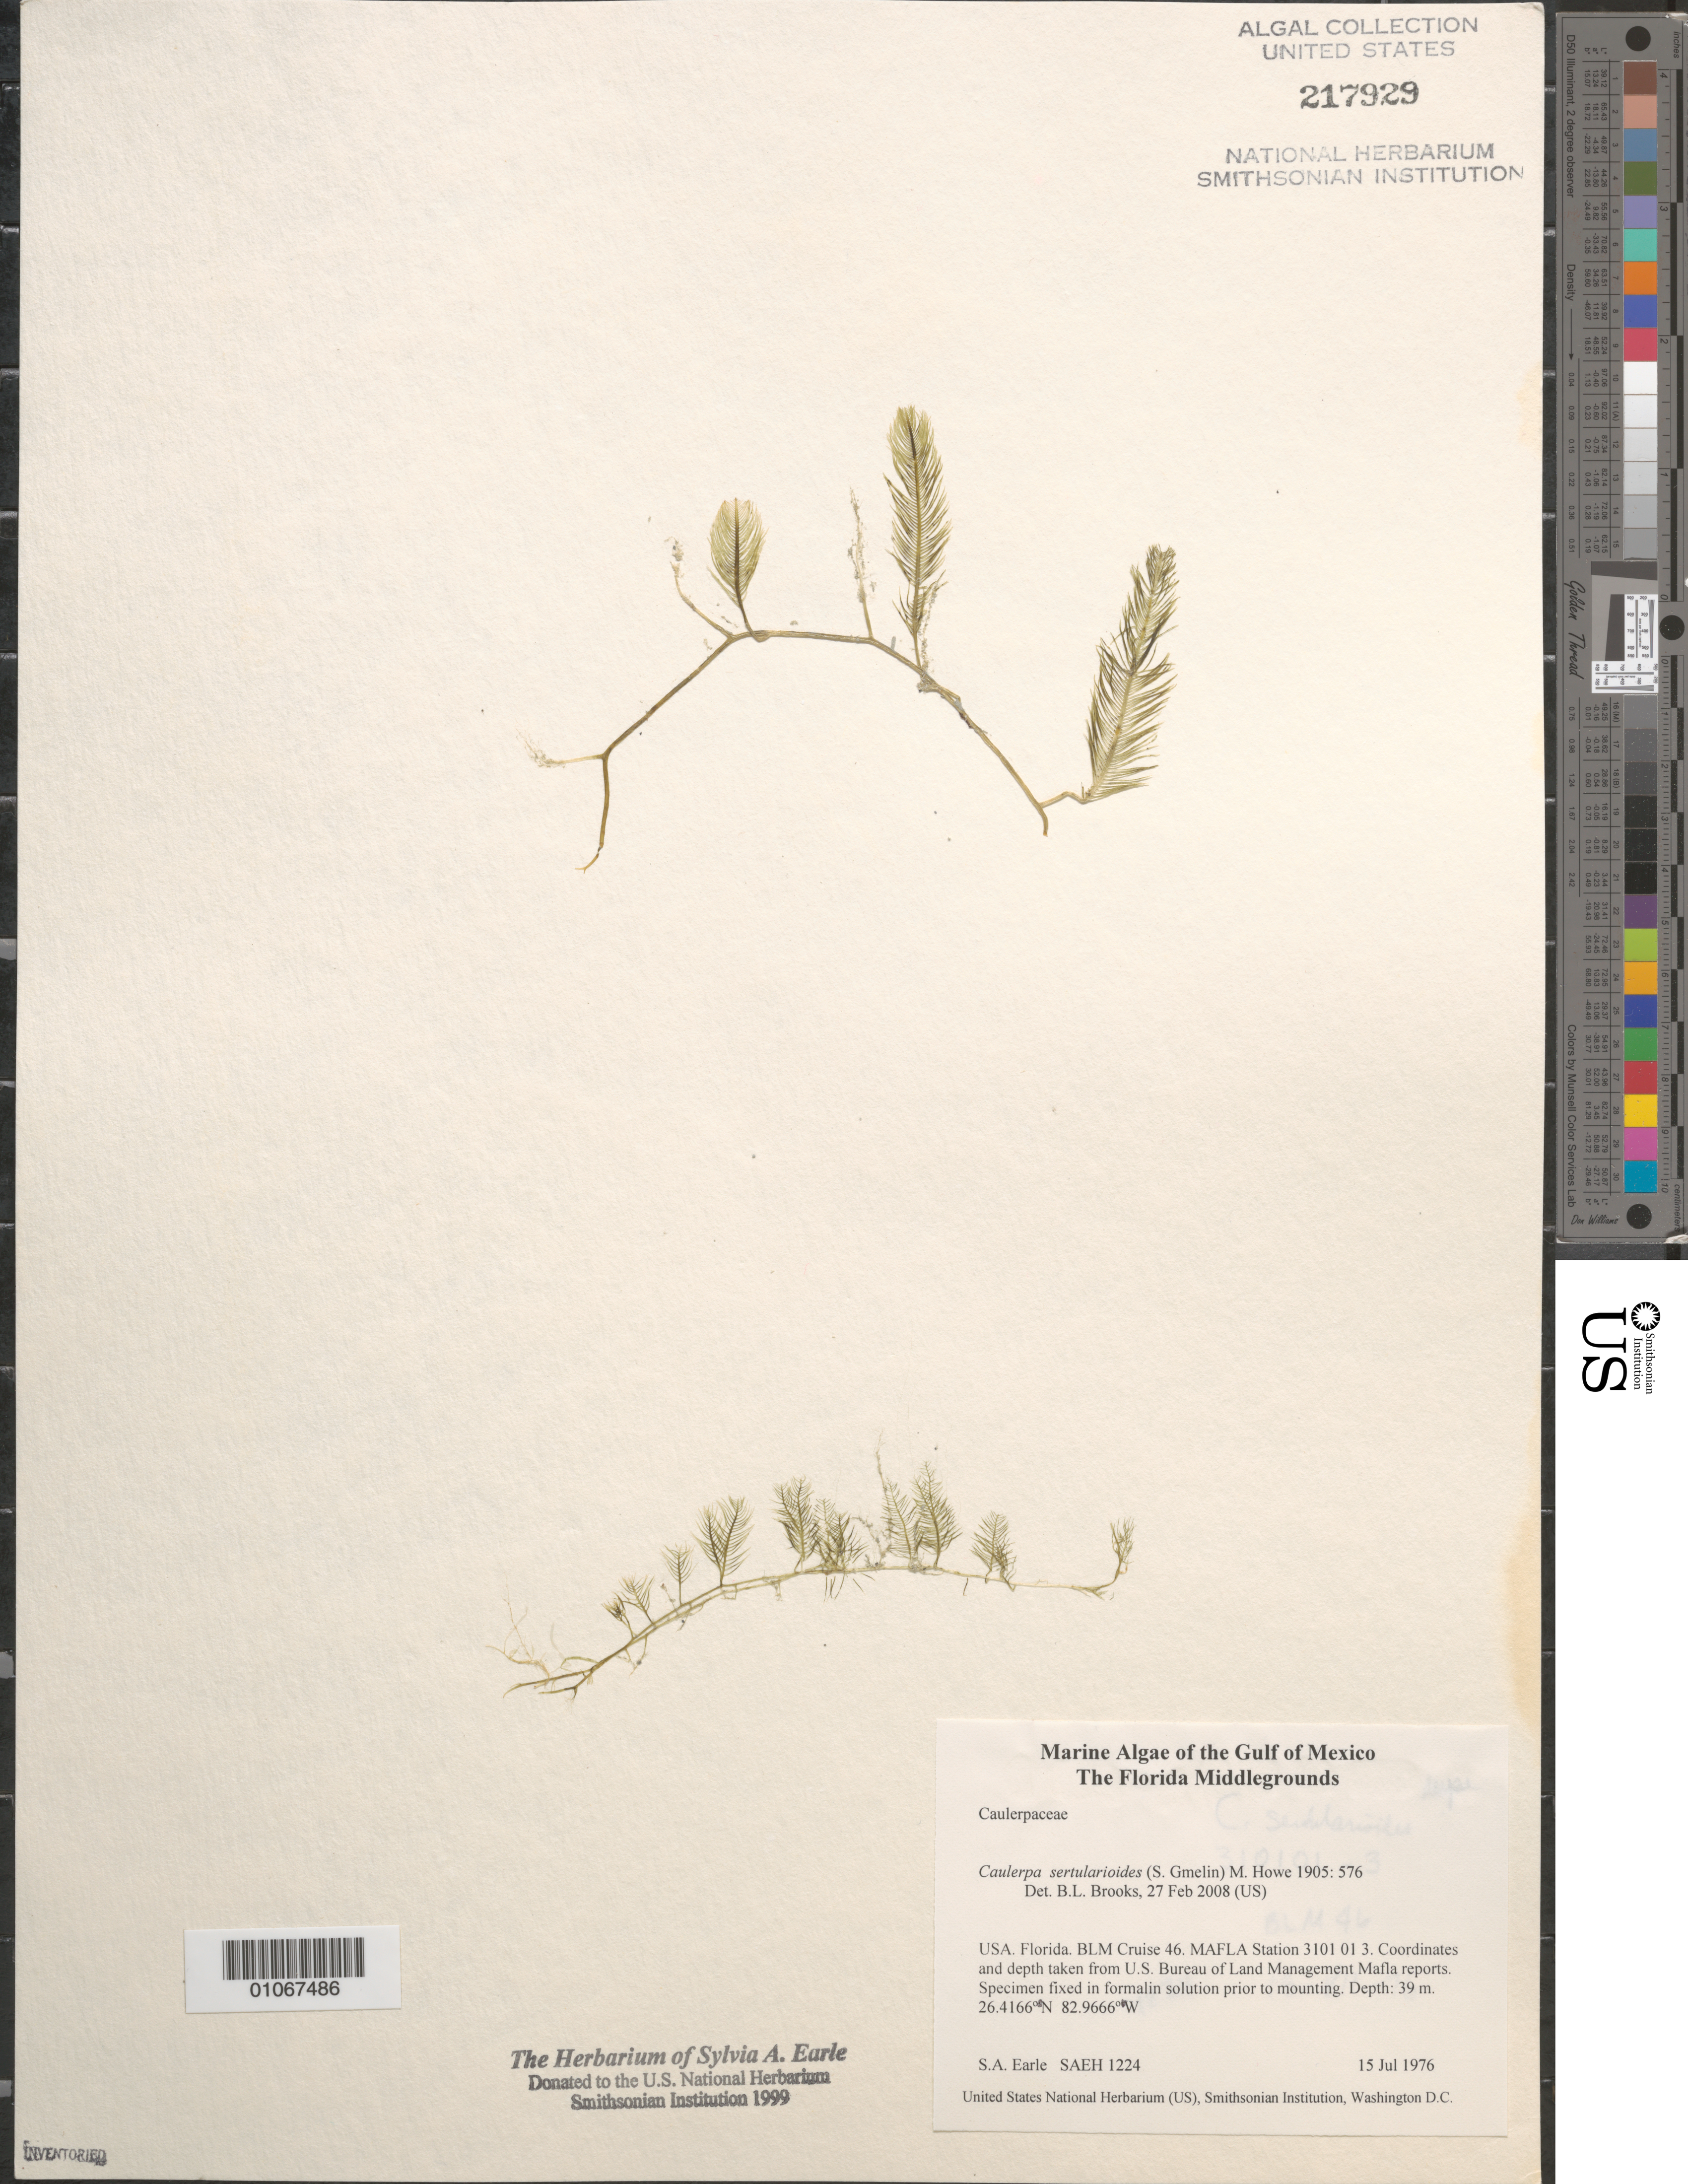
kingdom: Plantae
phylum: Chlorophyta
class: Ulvophyceae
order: Bryopsidales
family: Caulerpaceae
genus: Caulerpa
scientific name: Caulerpa sertularioides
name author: (S.G. Gmel.) M. Howe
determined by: Brooks, B. L., (BOT), Smithsonian Institution - National Museum of Natural History (UNITED STATES)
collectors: S. A. Earle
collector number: SAEH 1224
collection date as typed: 15 Jul 1976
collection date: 1976-07-15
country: United States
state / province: Florida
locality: Gulf of Mexico, Florida Middle Grounds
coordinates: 26.4166 N, 82.9666 W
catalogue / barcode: US 217929